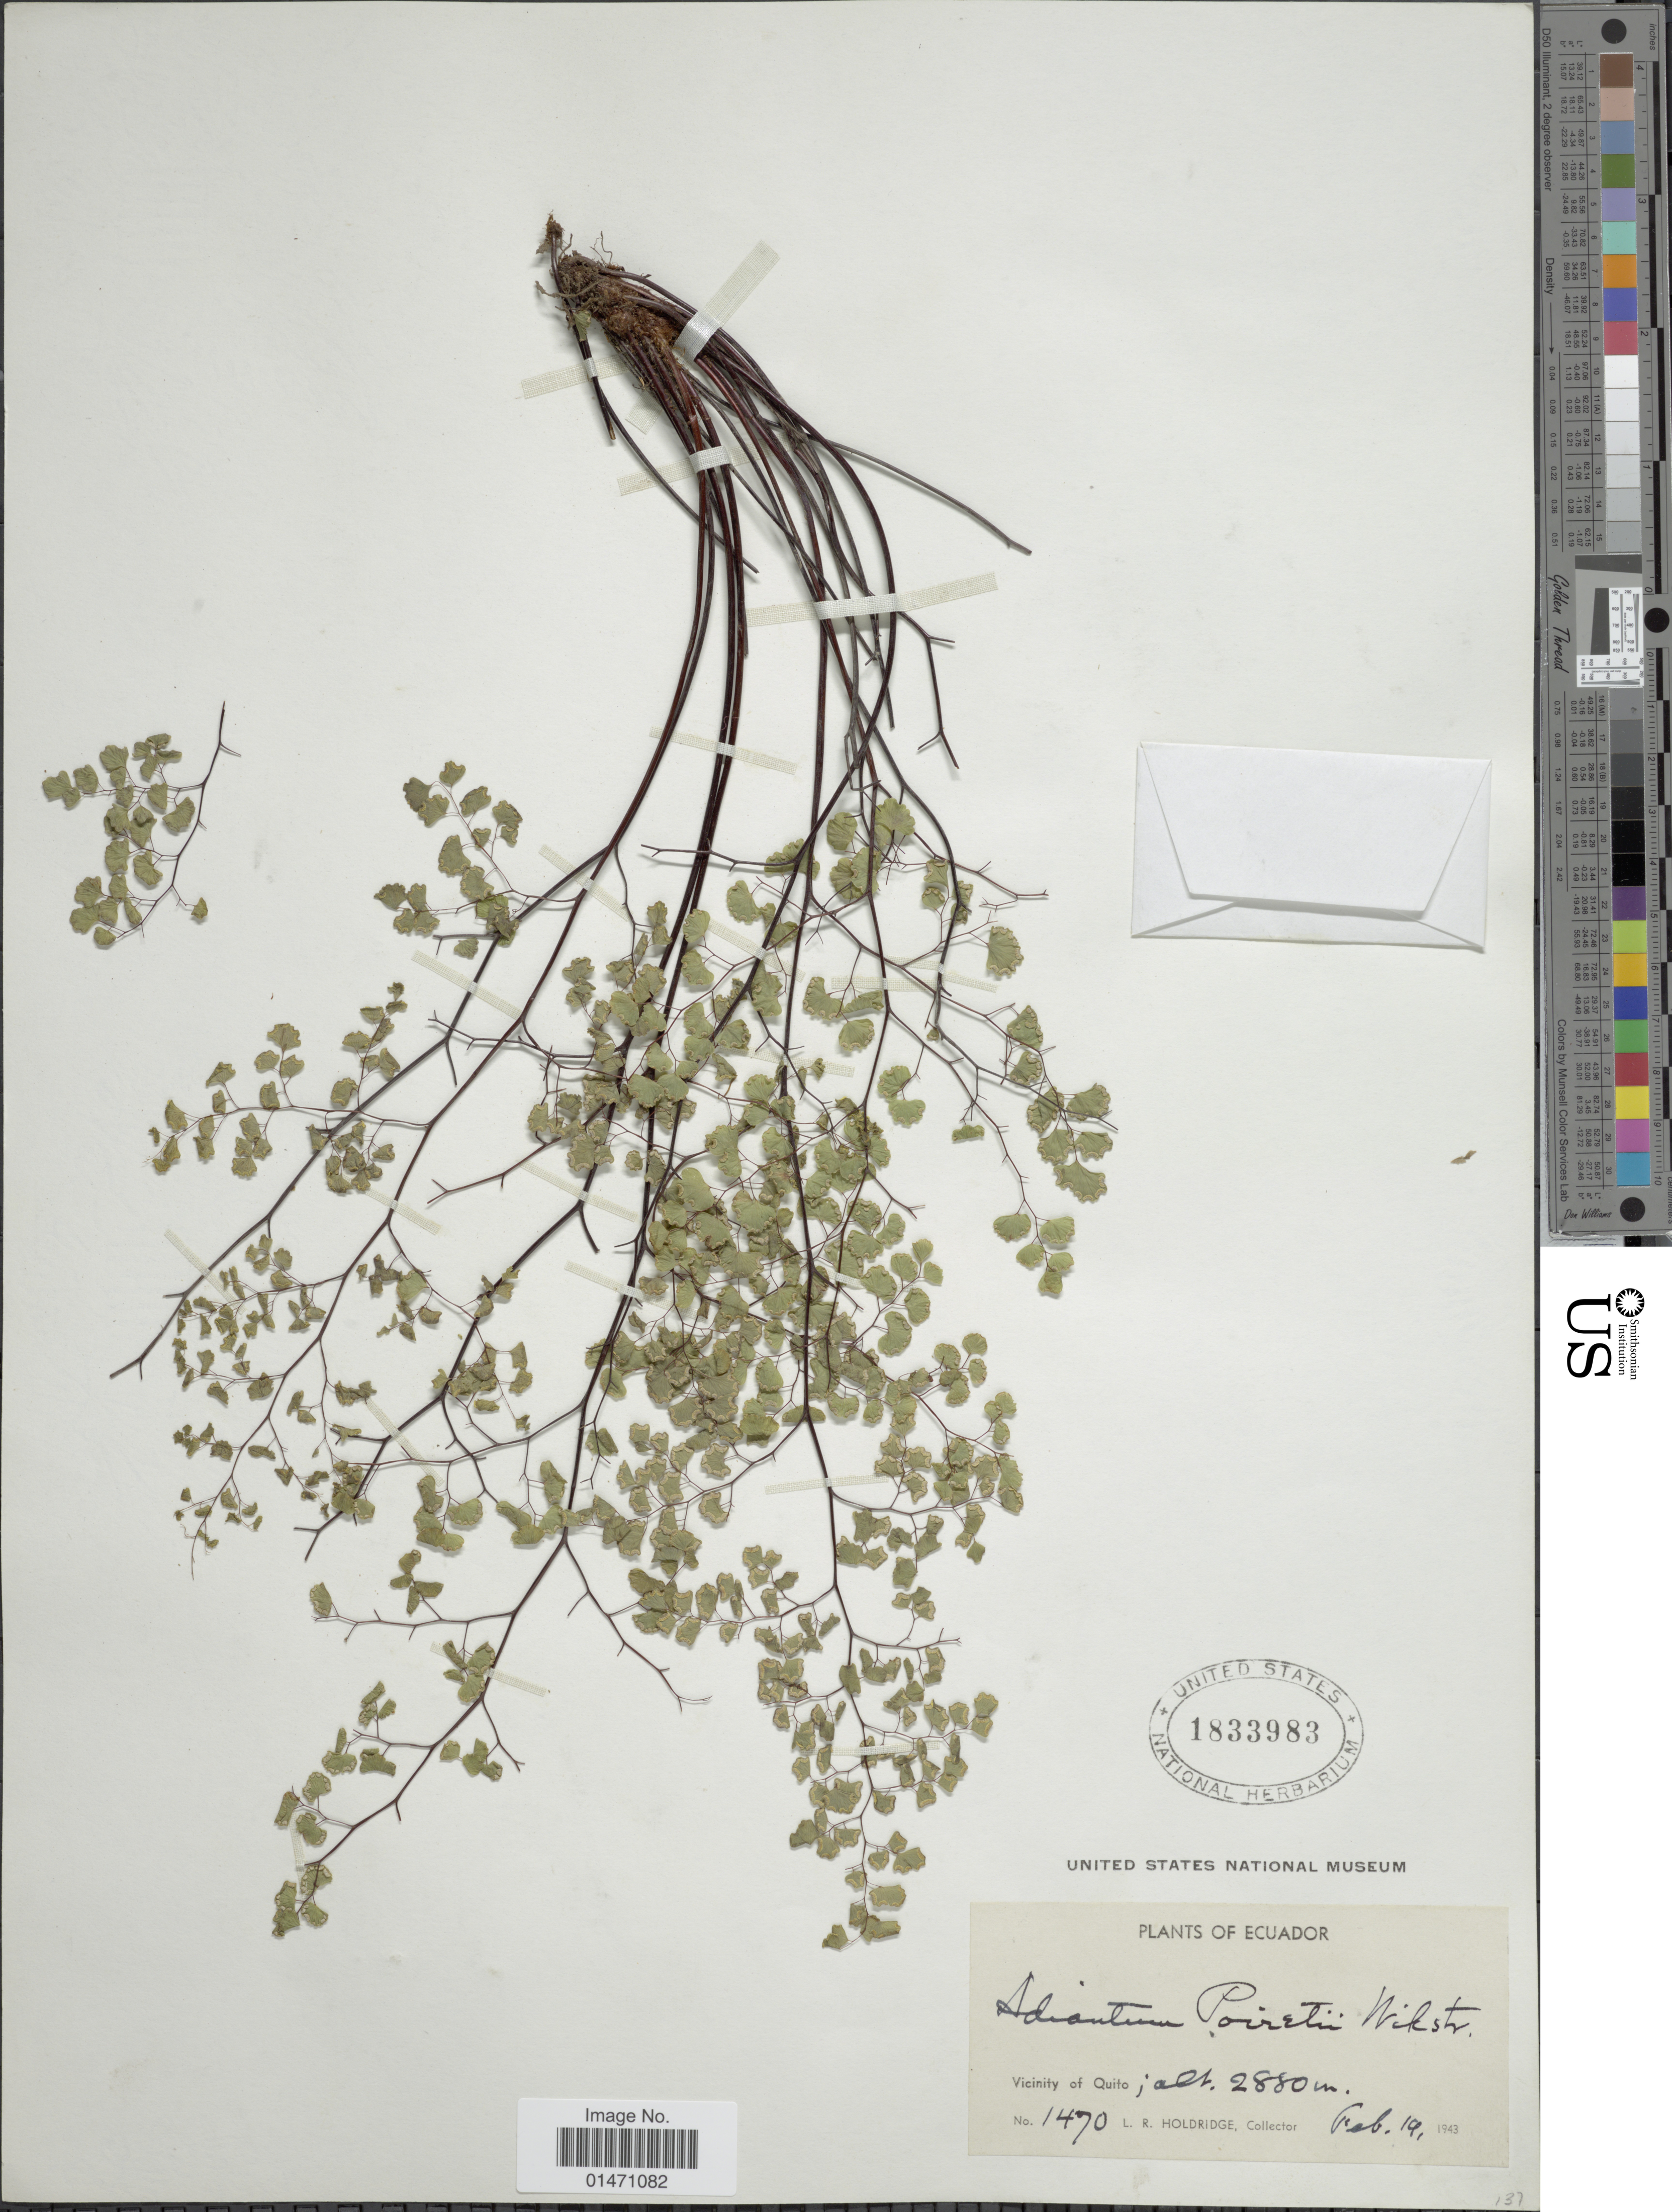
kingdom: Plantae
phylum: Tracheophyta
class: Polypodiopsida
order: Polypodiales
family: Pteridaceae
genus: Adiantum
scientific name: Adiantum poiretii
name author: Wikstr.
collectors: L. Holdridge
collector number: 1470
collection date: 1943-02-19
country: Ecuador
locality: Plants of Ecuador, Vicinity of Quito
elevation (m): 2880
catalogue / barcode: US 1833983